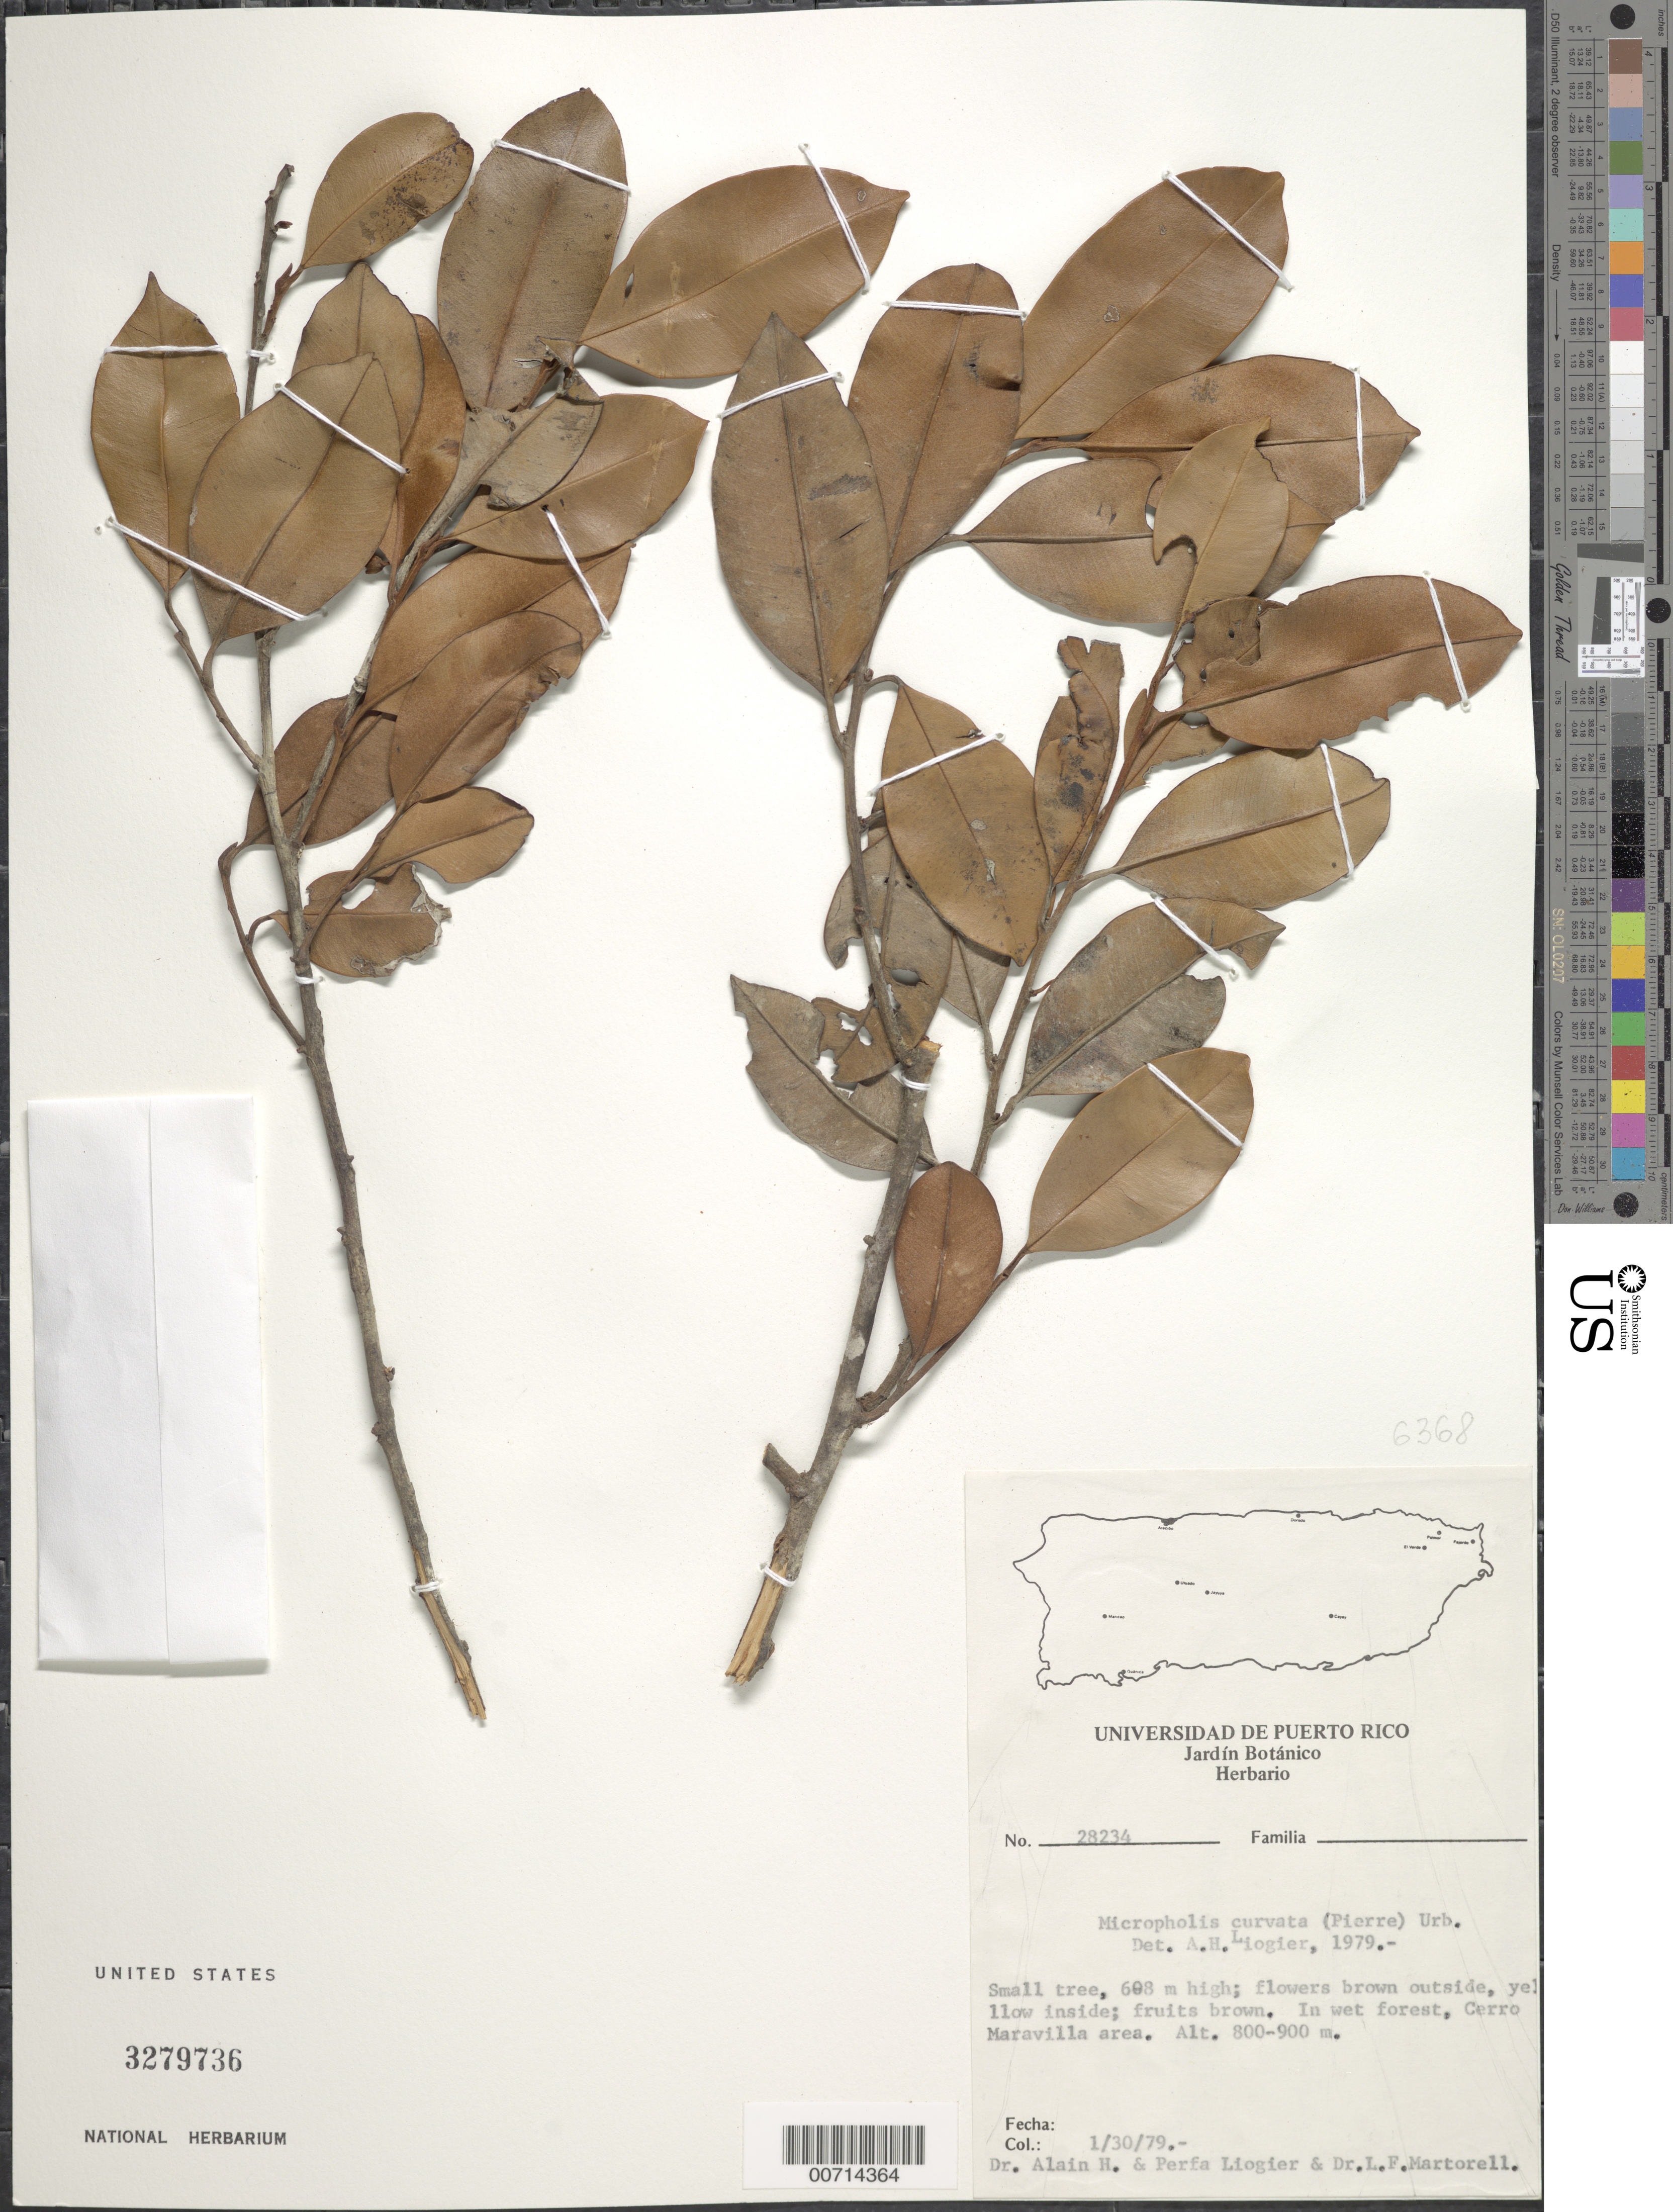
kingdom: Plantae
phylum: Tracheophyta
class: Magnoliopsida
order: Ericales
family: Sapotaceae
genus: Micropholis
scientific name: Micropholis guyanensis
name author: (A. DC.) Pierre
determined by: Liogier, Alain H.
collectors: A. H. Liogier, M. P. Liogier & L. Martorell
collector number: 28234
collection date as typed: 30 Jan 1979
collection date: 1979-01-30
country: Puerto Rico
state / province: Jayuya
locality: Cerro Maravilla area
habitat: Wet forest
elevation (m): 800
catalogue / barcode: US 3279736